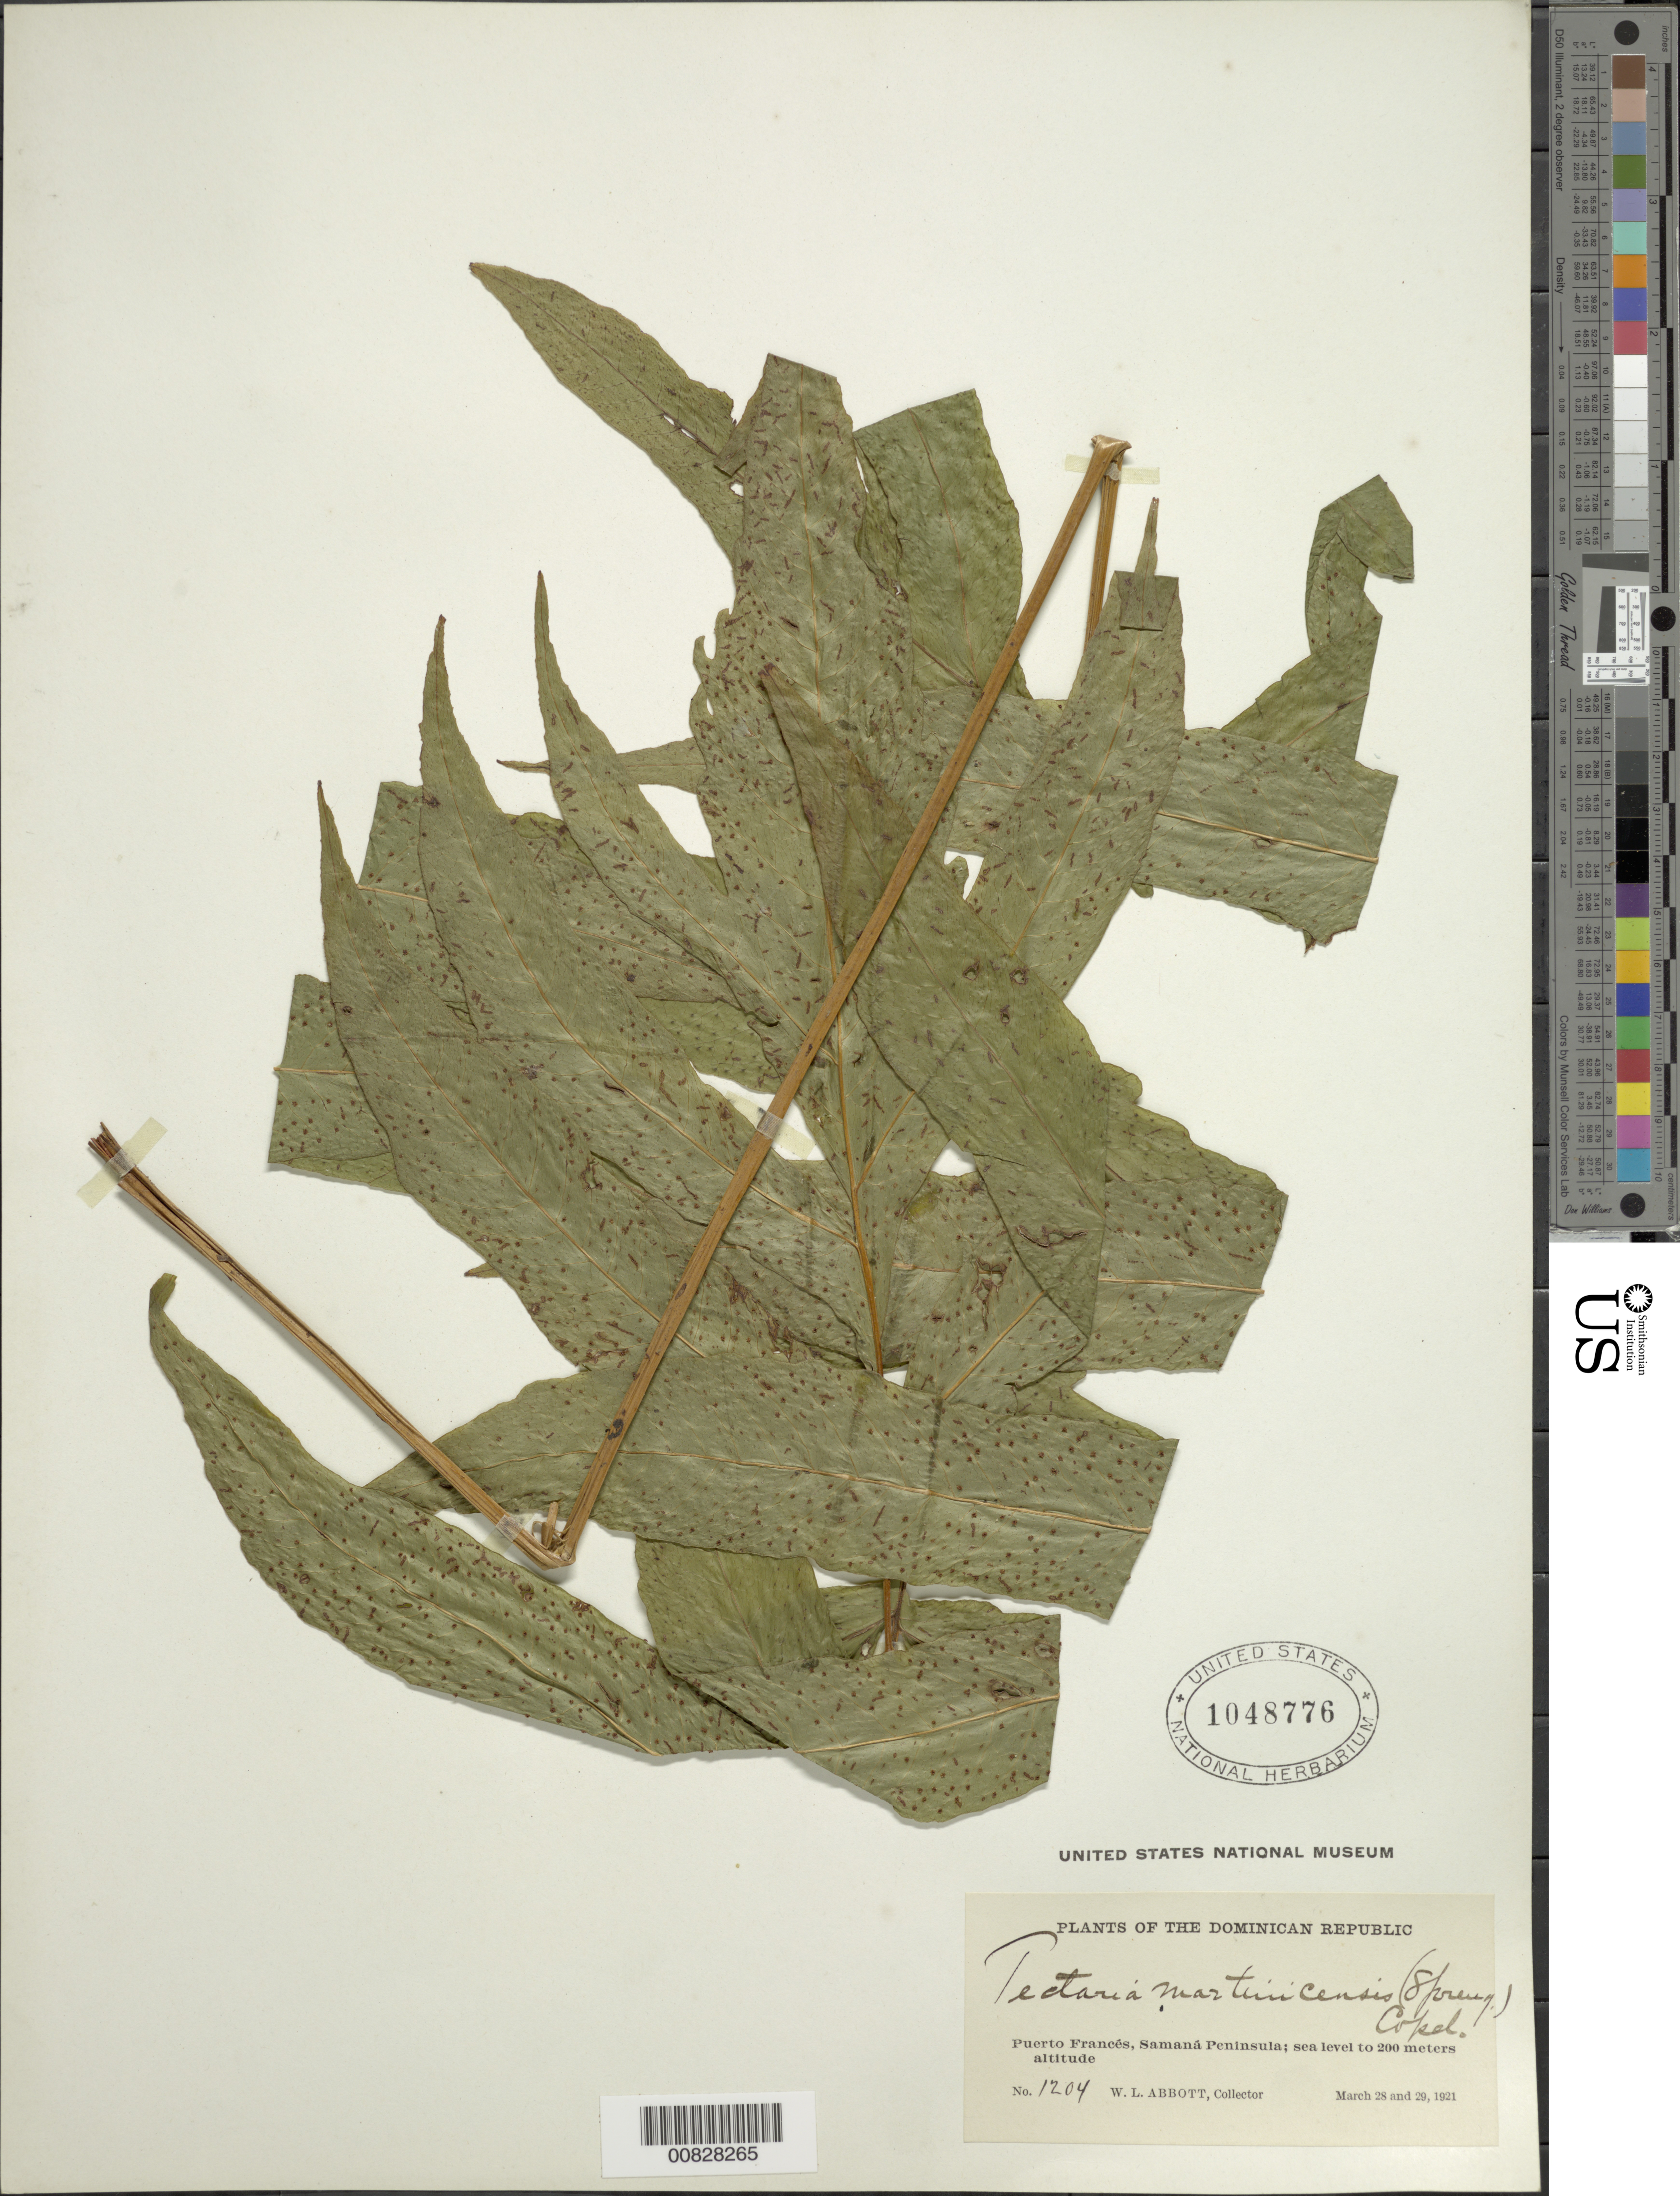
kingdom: Plantae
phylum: Tracheophyta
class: Polypodiopsida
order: Polypodiales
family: Tectariaceae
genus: Tectaria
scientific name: Tectaria incisa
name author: Cav.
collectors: W. L. Abbott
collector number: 1204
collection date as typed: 28 Mar 1921 to 29 Mar 1921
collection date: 1921-03-28/1921-03-29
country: Dominican Republic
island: Hispaniola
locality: Puerto Francés, Samaná Peninsula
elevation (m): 0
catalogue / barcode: US 1048776